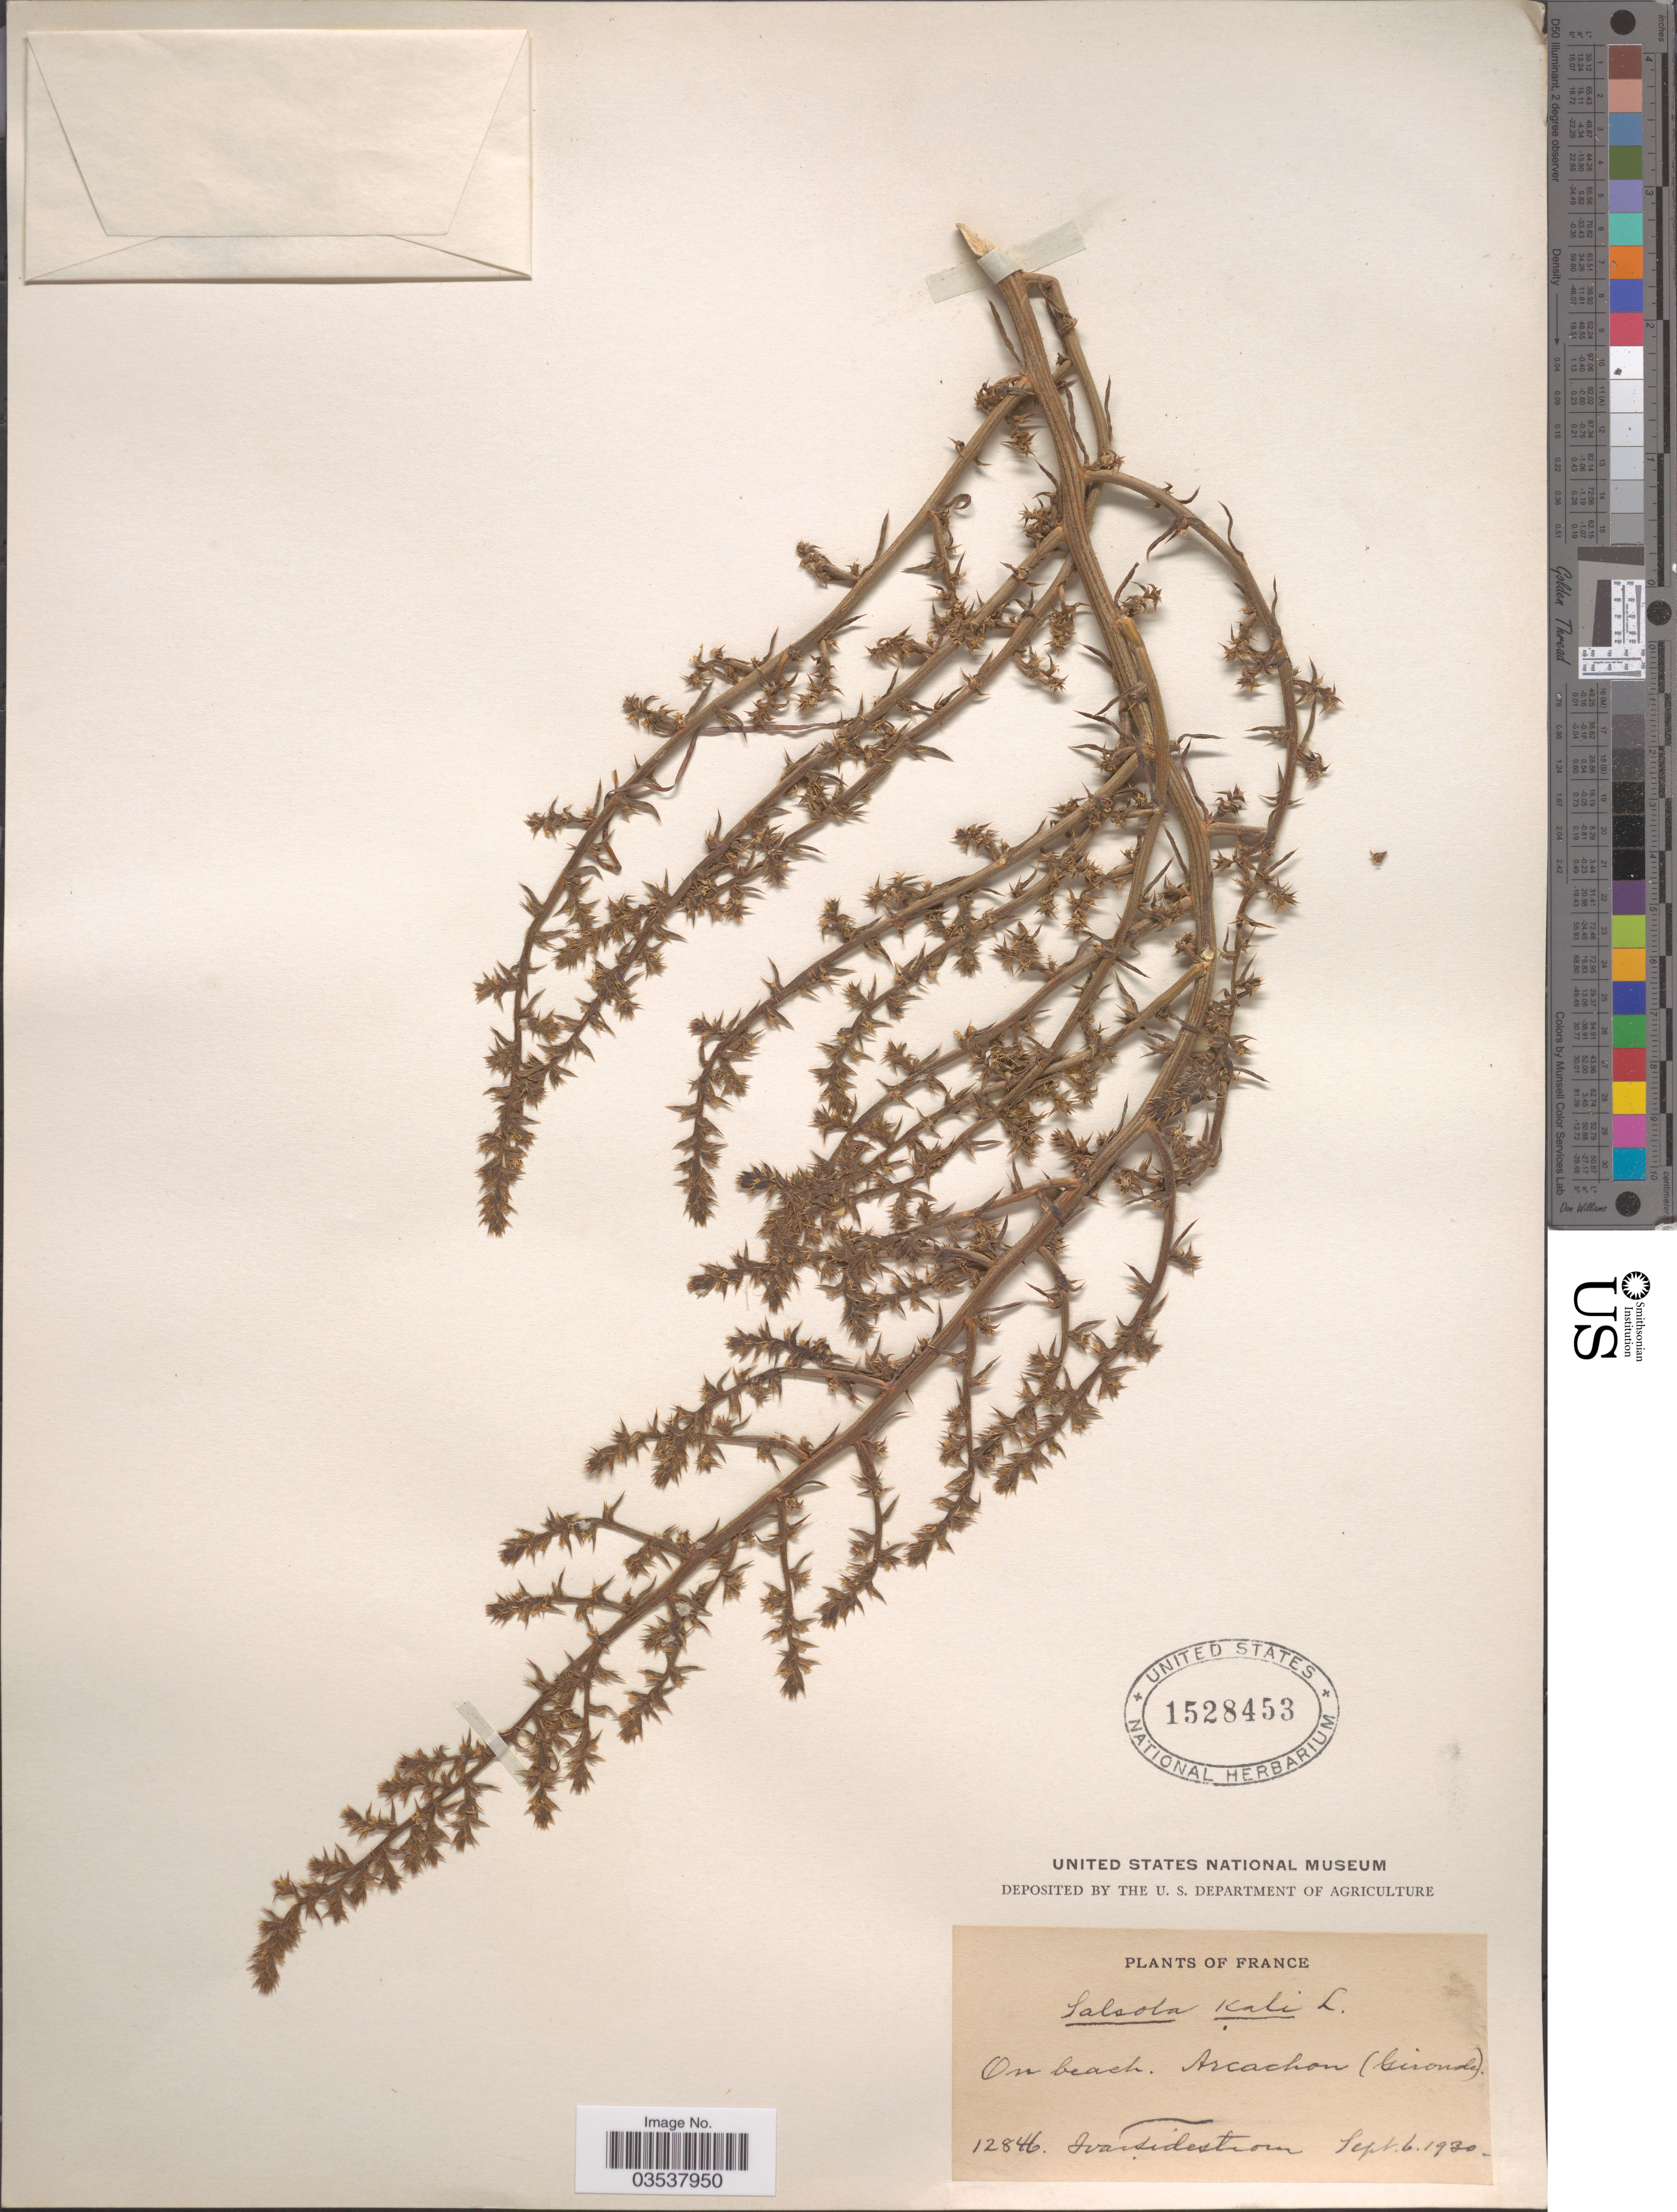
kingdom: Plantae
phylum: Tracheophyta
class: Magnoliopsida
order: Caryophyllales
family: Amaranthaceae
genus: Salsola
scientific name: Salsola kali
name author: L.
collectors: I. F. Tidestrom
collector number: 12846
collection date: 1930-09-06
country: France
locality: On beach. Arcachon (Gironde).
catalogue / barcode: US 1528453